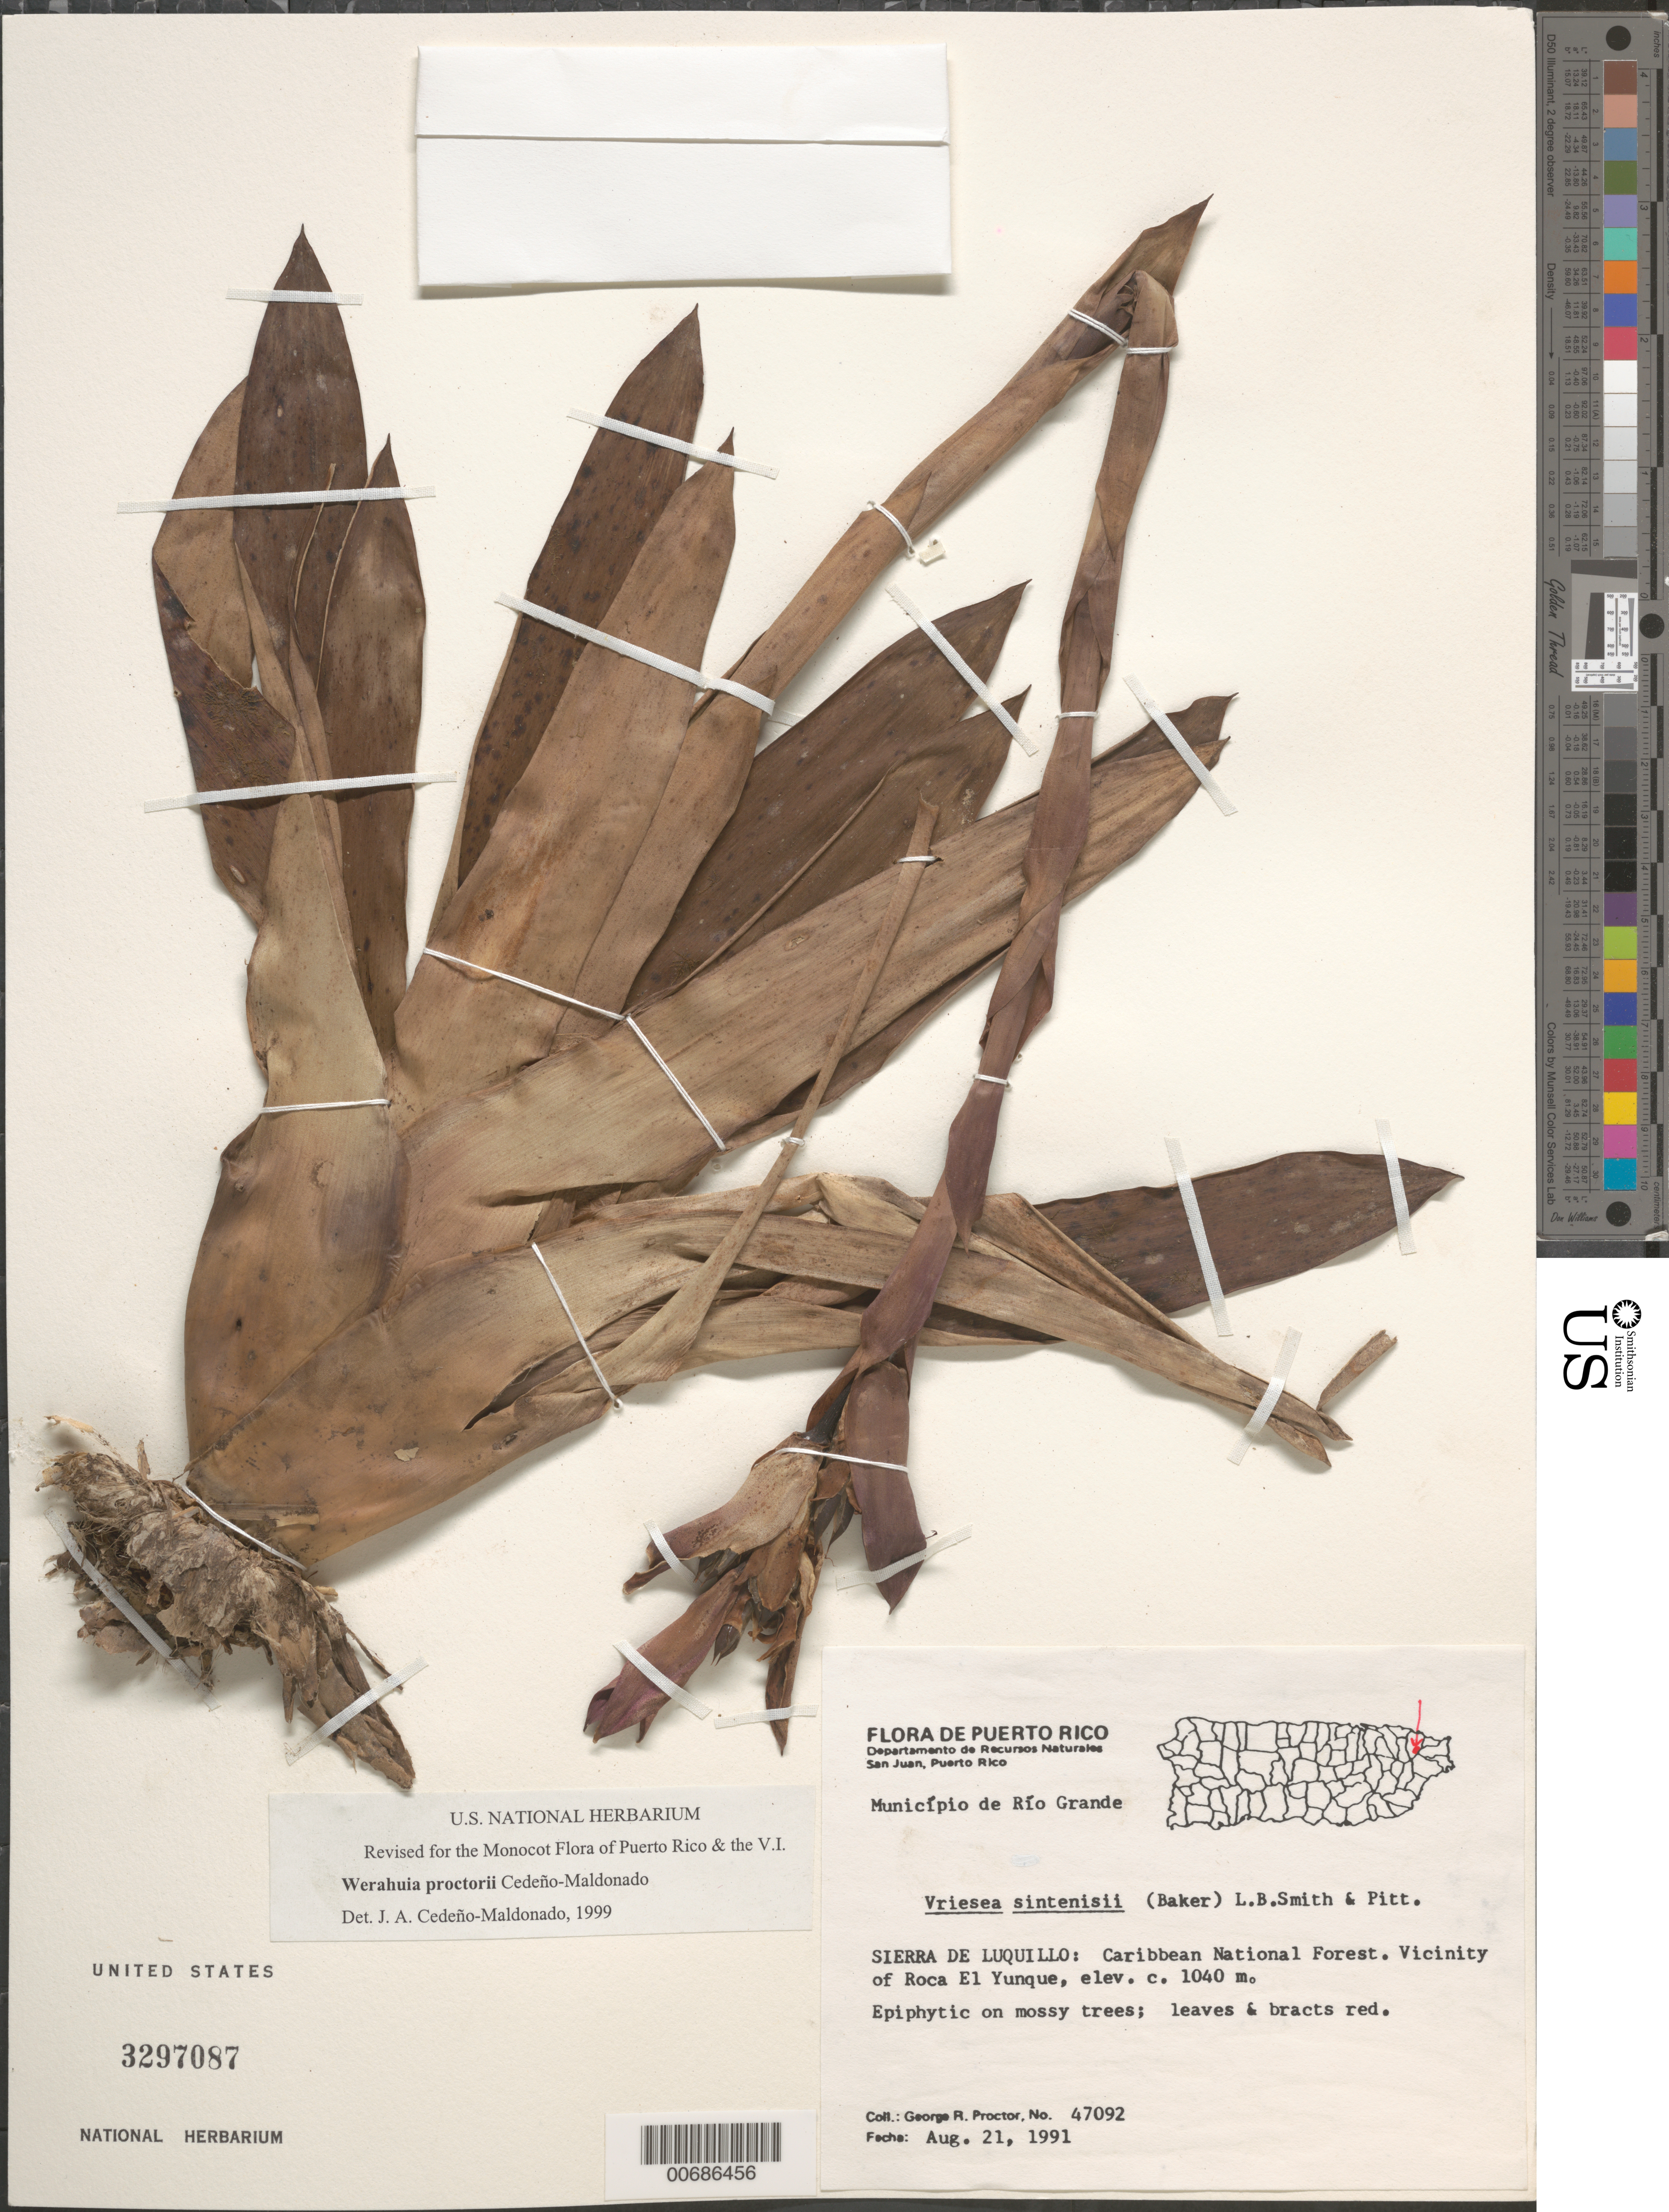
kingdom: Plantae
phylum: Tracheophyta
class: Liliopsida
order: Poales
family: Bromeliaceae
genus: Werauhia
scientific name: Werauhia proctorii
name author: Cedeño-Mald.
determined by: Cedeño-Maldonado, J. A.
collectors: G. R. Proctor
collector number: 47092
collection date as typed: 21 Aug 1991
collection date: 1991-08-21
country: Puerto Rico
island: Greater Antilles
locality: Município de Río Grande; Sierra de Luquillo: Caribbean Natl. Forest. Roca El Yunque, vic of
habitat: On mossy trees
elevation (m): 1040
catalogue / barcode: US 3297087